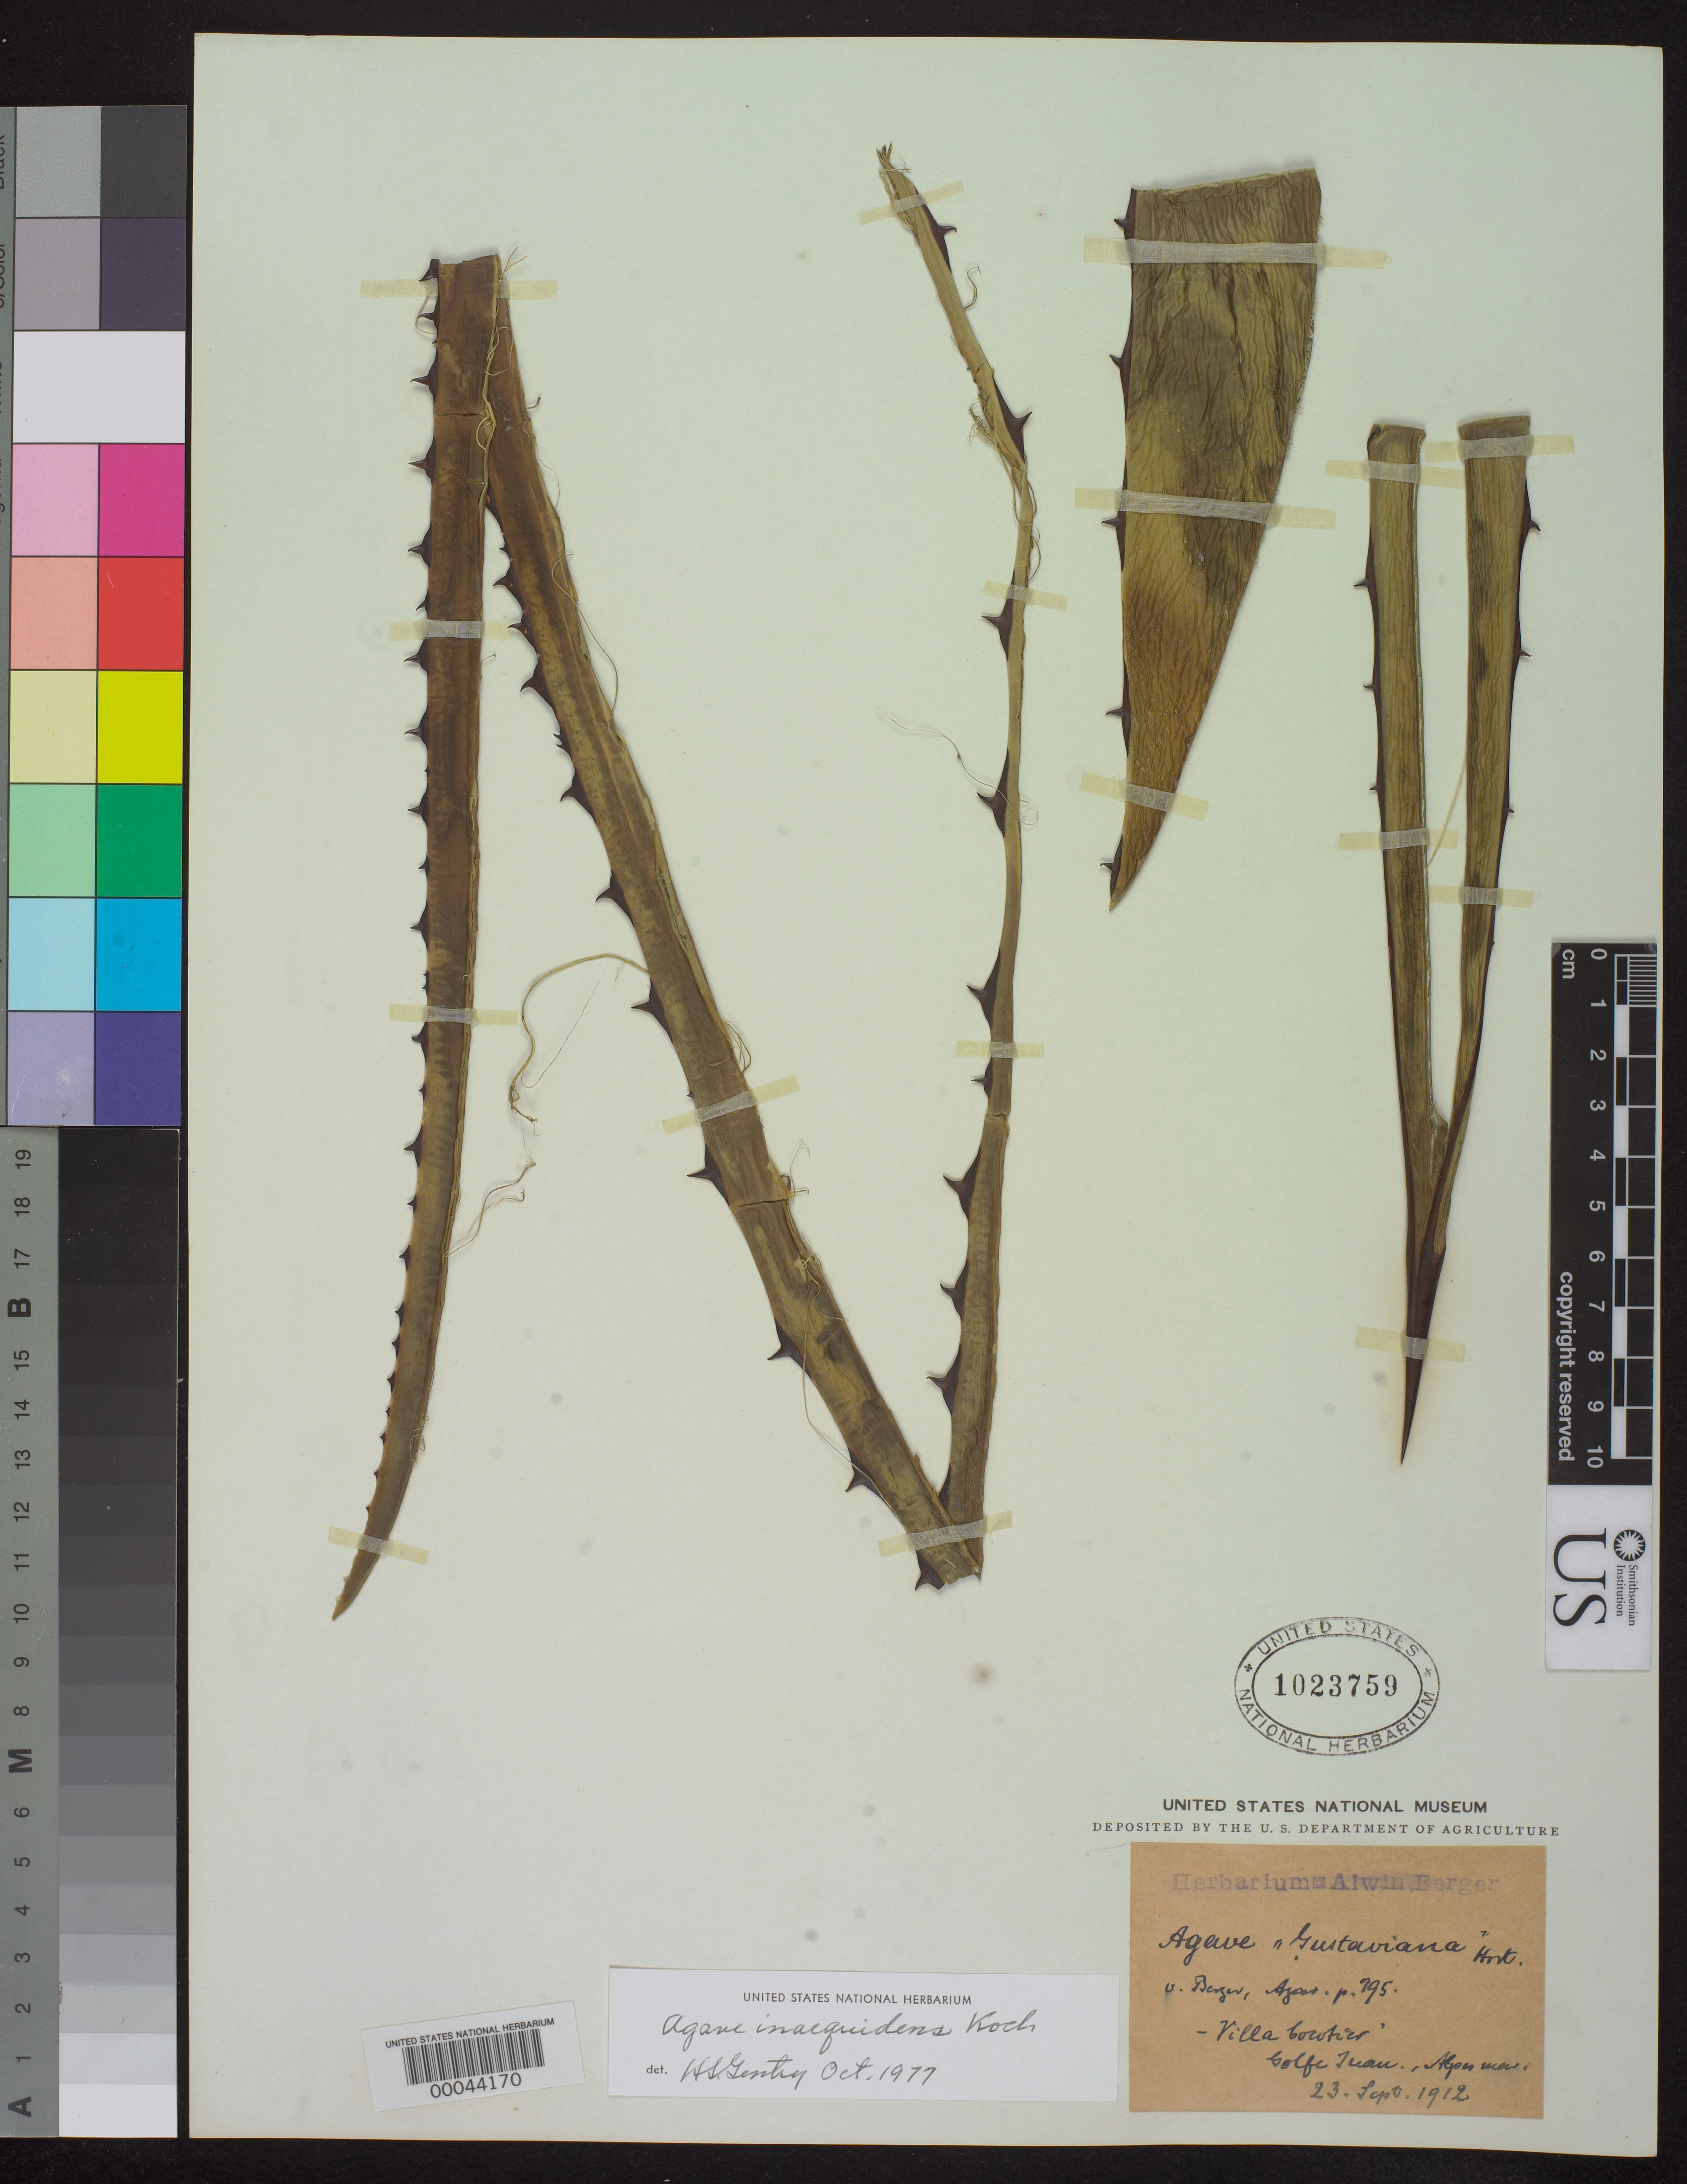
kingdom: Plantae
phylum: Tracheophyta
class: Liliopsida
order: Asparagales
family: Asparagaceae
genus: Agave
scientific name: Agave inaequidens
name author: K. Koch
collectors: ex herb. A. Berger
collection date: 1909-06-02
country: Mexico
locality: Cultivated at La Mortola, Italy.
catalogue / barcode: US 1023759